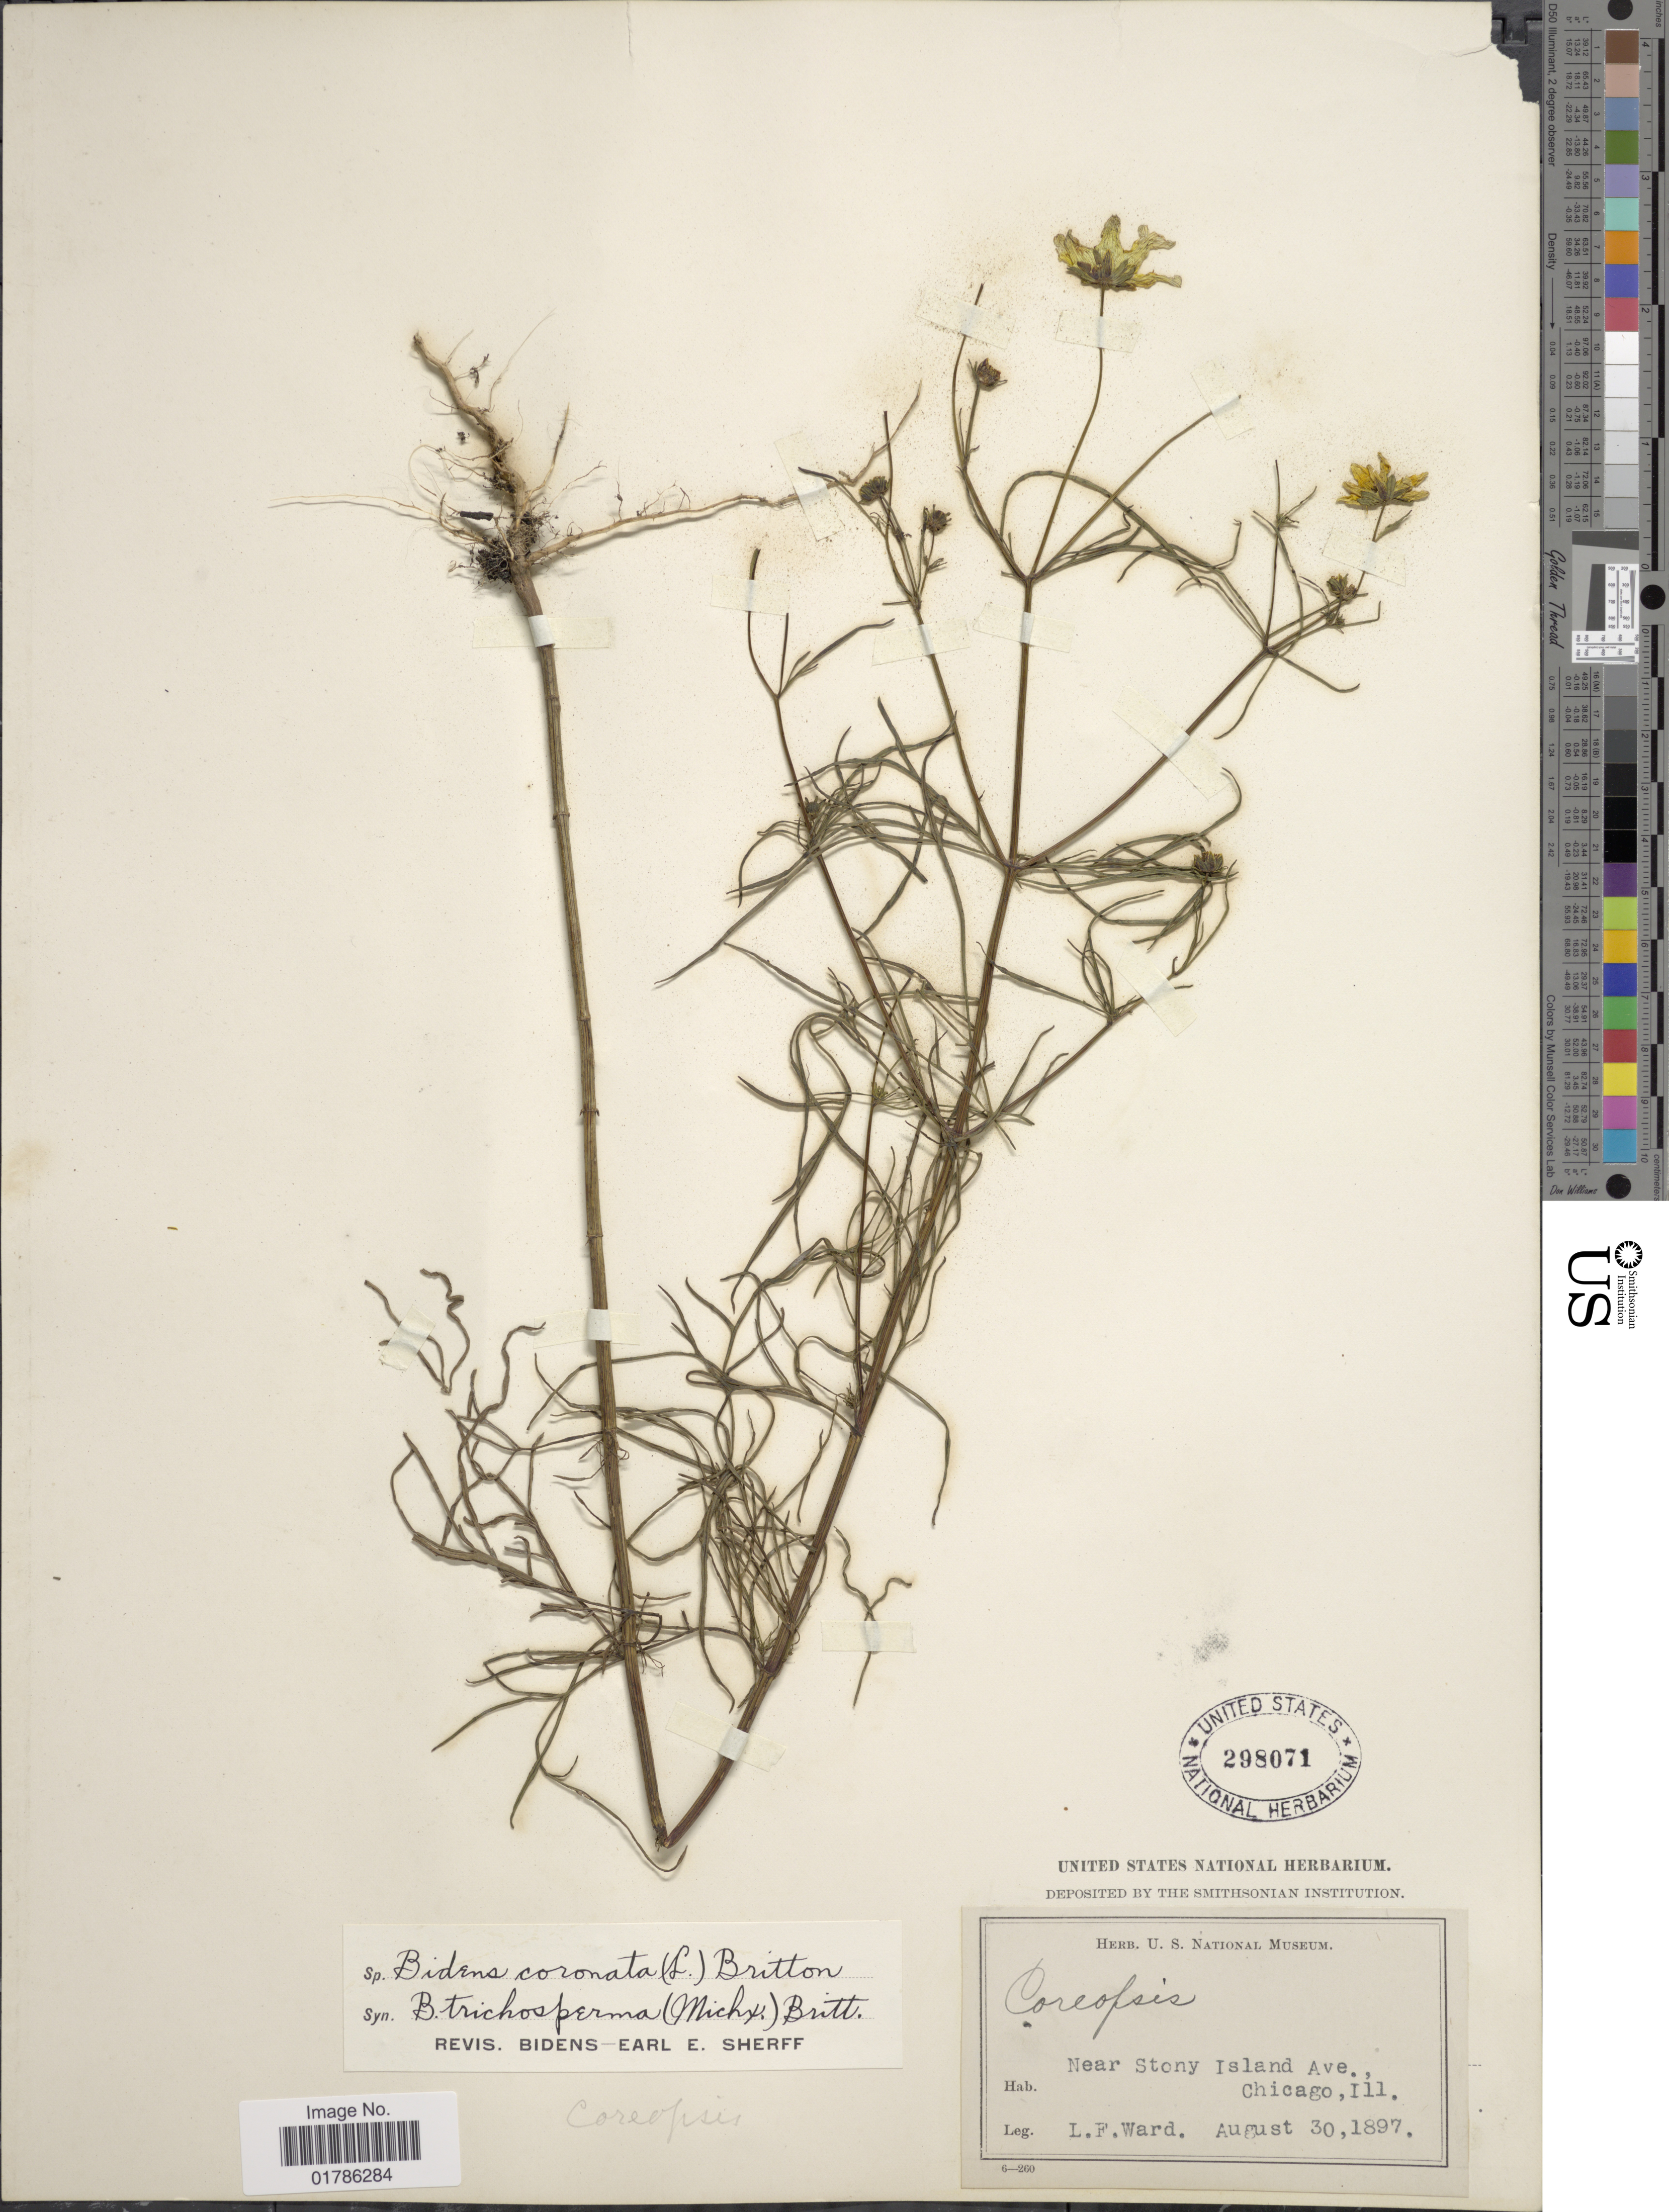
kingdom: Plantae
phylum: Tracheophyta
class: Magnoliopsida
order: Asterales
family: Asteraceae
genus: Bidens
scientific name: Bidens coronata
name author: (L.) Britton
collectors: L. Ward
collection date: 1897-08-30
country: United States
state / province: Illinois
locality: Near Stony Island Ave., Chicago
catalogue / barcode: US 298071